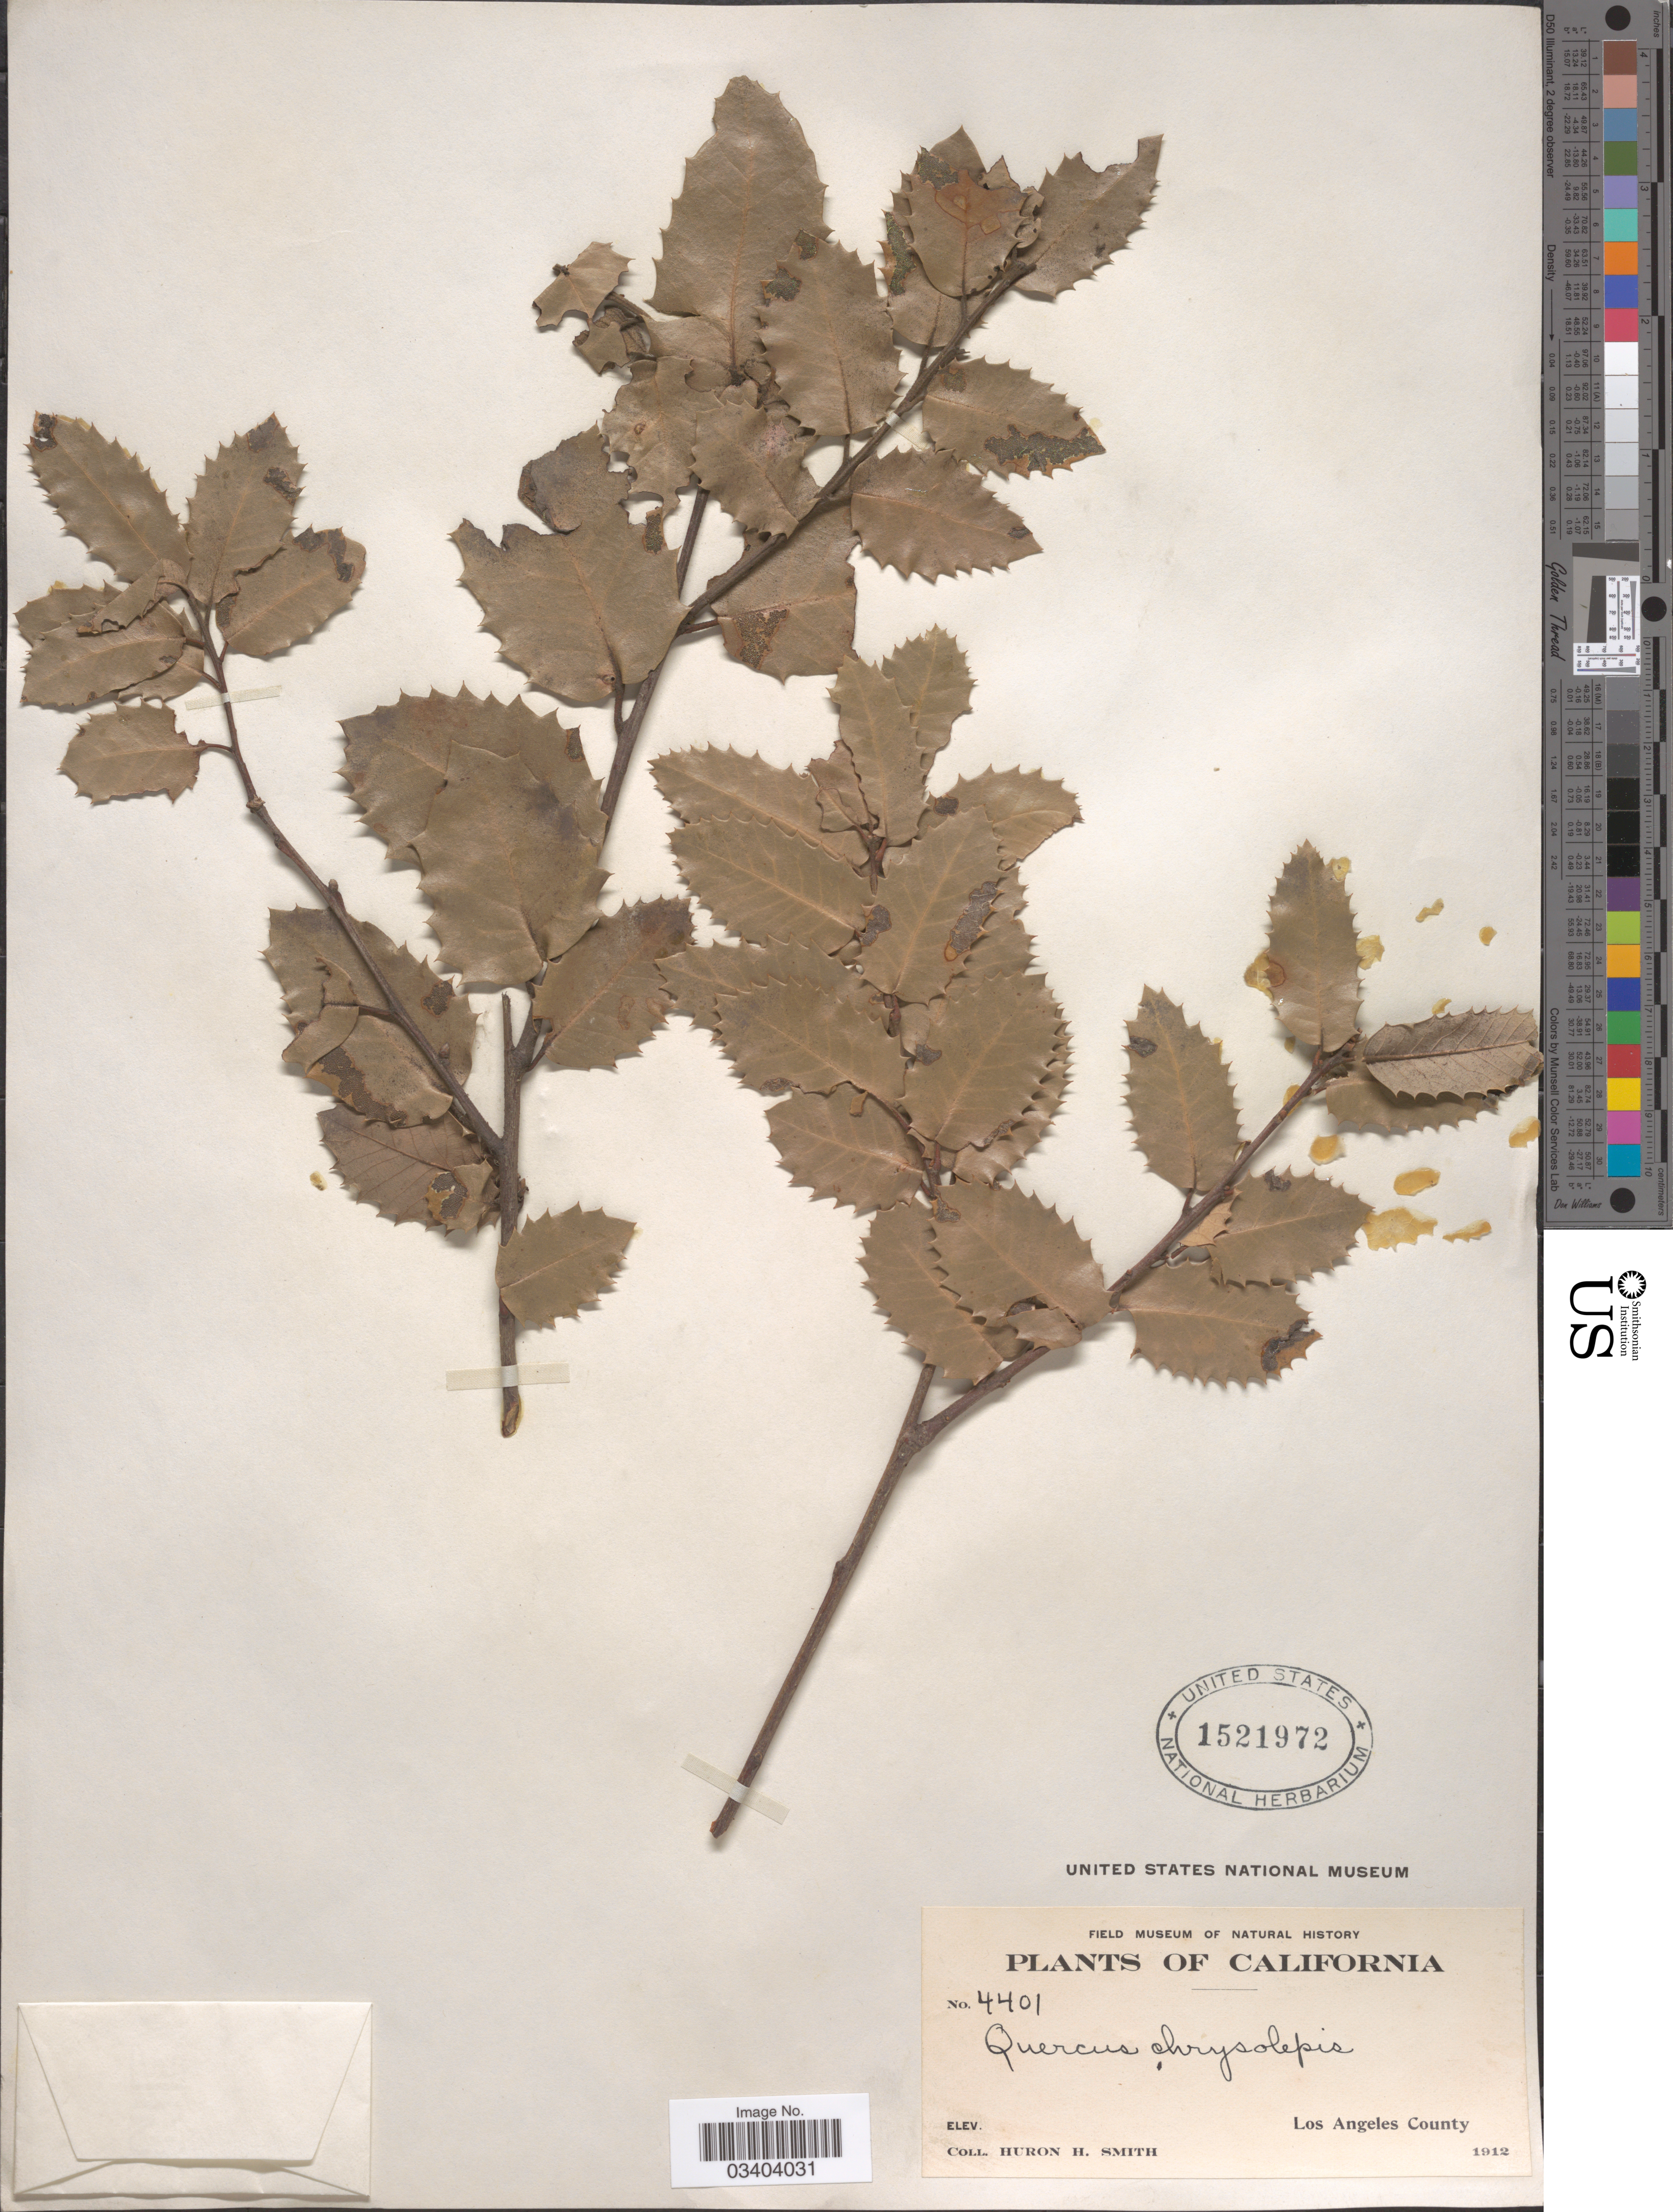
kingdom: Plantae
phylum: Tracheophyta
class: Magnoliopsida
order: Fagales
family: Fagaceae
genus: Quercus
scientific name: Quercus chrysolepis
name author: Liebm.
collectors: Huron H. Smith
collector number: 4401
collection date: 1912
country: United States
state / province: California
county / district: Los Angeles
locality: Los Angeles County.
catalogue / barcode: US 1521972